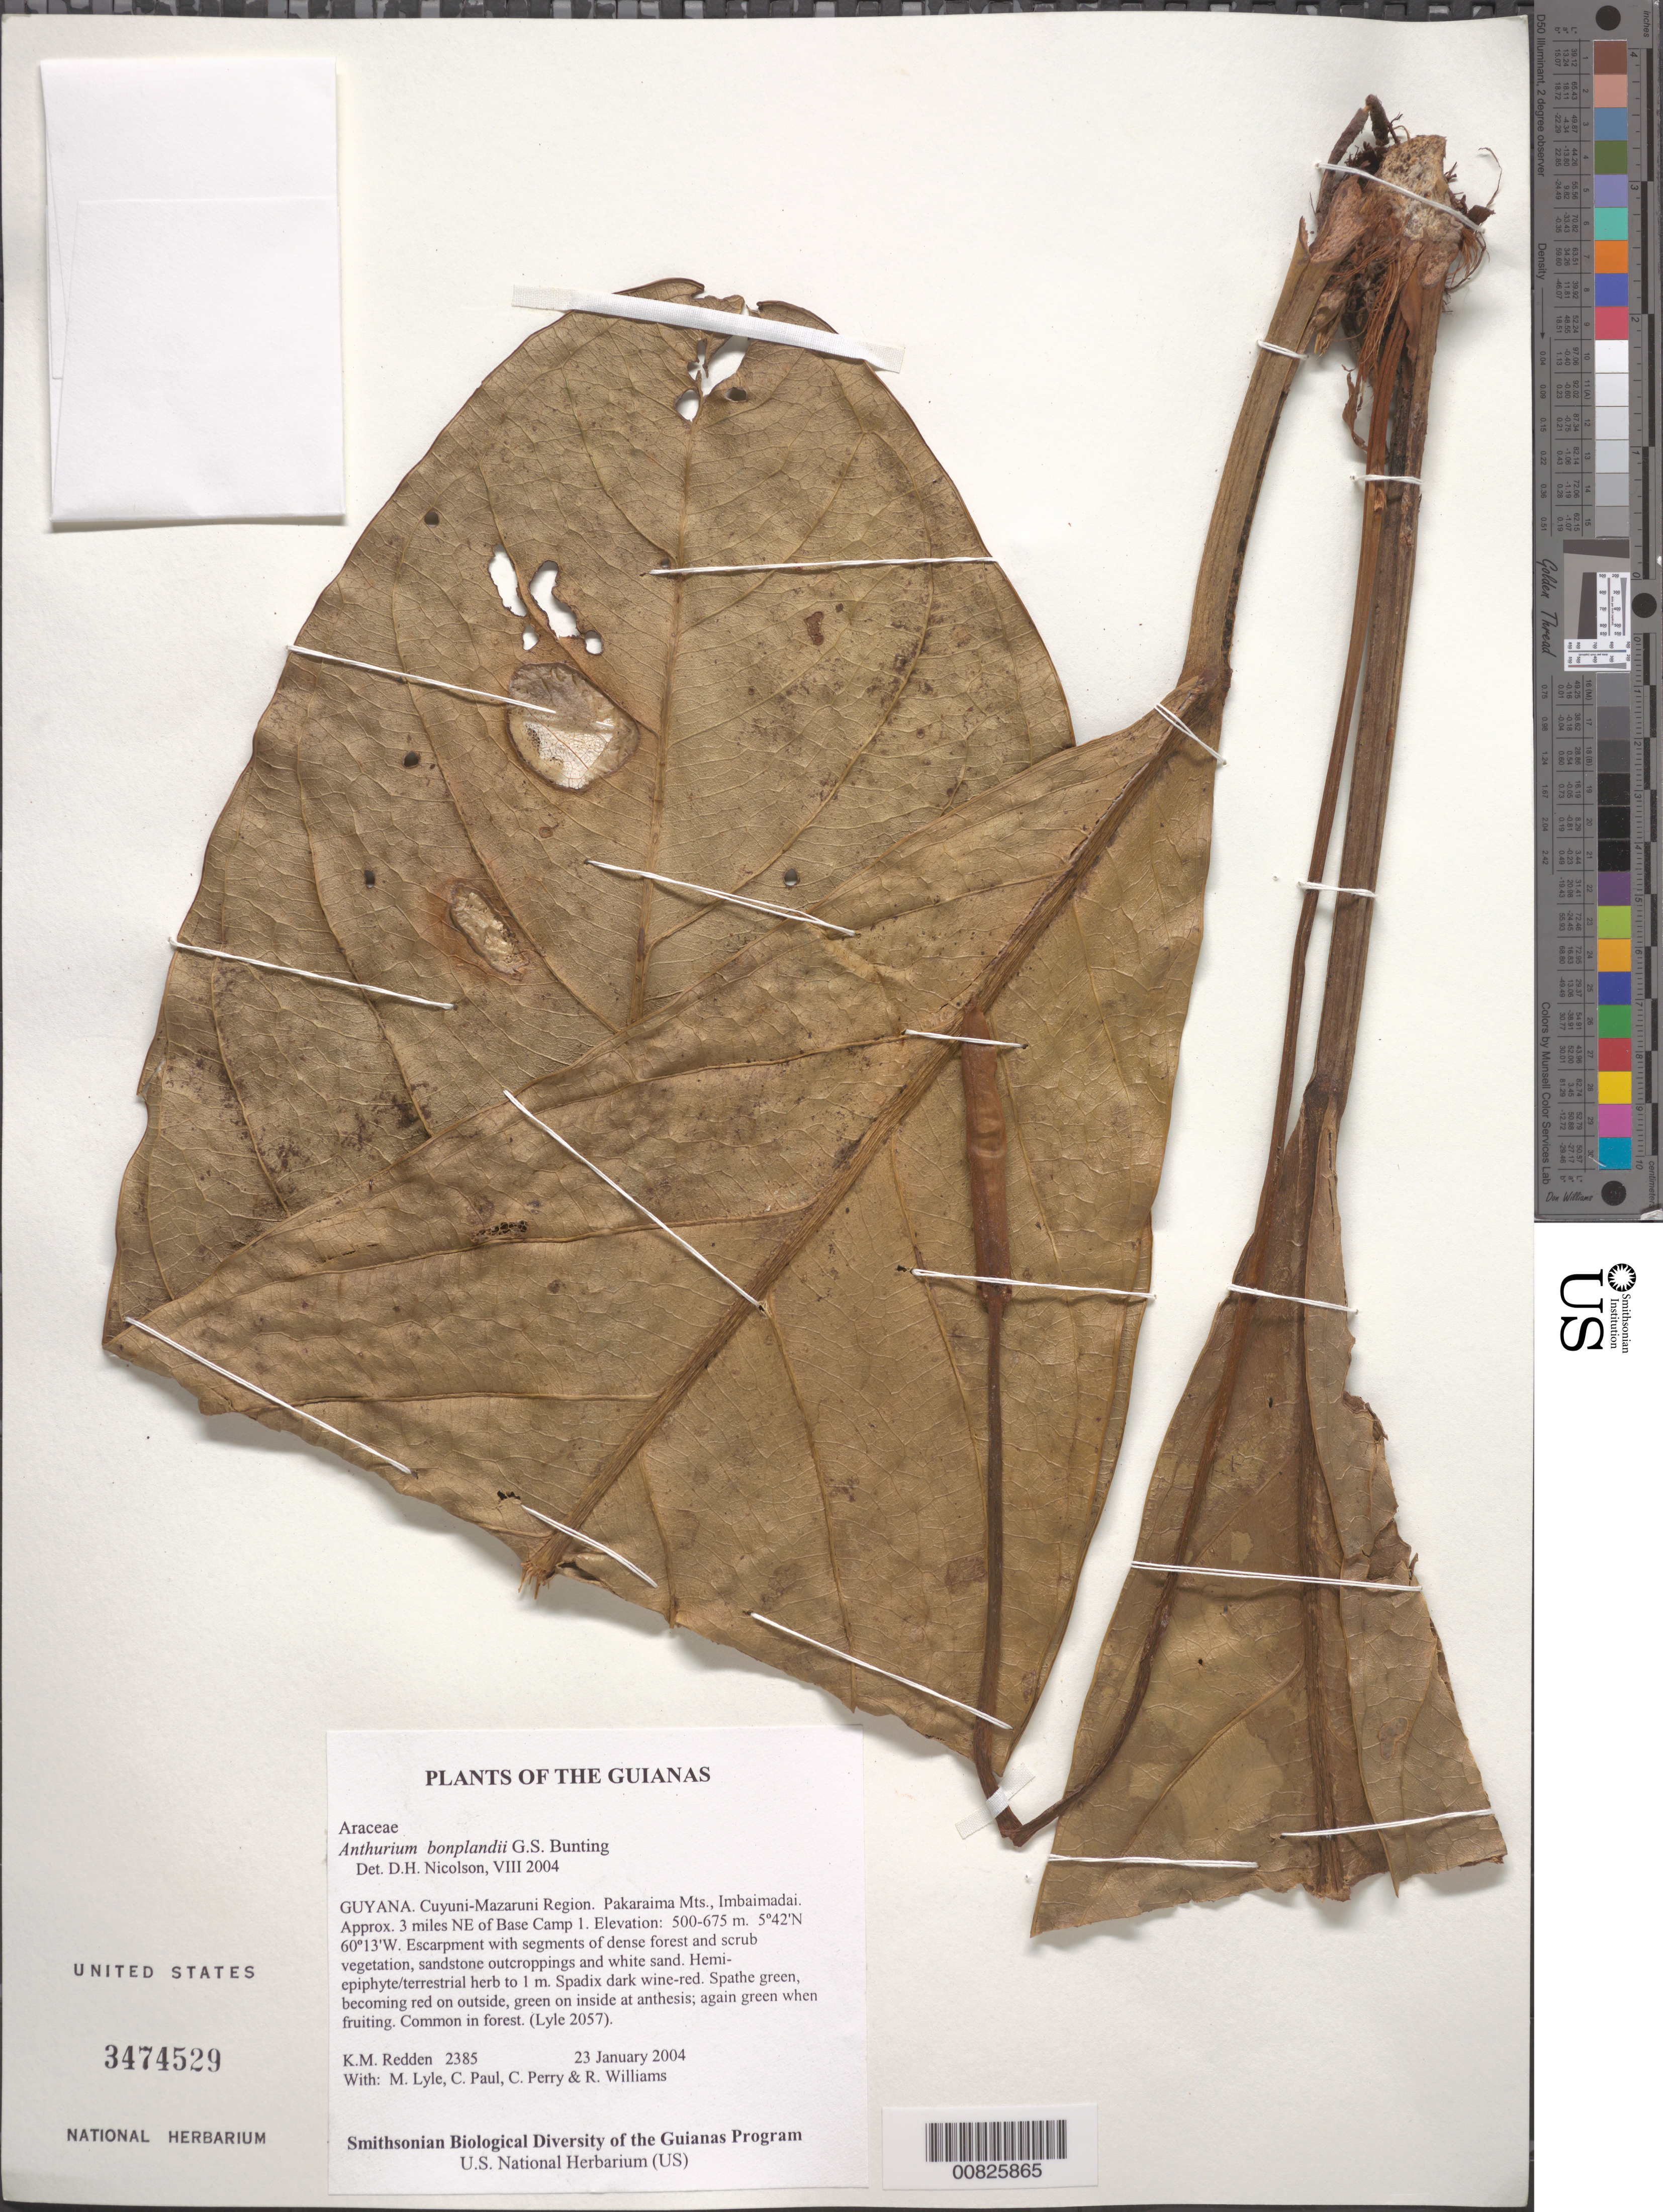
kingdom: Plantae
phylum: Tracheophyta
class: Liliopsida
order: Alismatales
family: Araceae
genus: Anthurium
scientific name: Anthurium bonplandii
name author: G.S. Bunting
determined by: Nicolson, Dan H.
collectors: K. M. Redden, M. Lyle, C. Paul, C. Perry & R. Williams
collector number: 2385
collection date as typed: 23 January 2004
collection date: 2004-01-23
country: Guyana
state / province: Cuyuni-Mazaruni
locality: Pakaraima Mts., Imbaimadai. Approx. 3 miles NE of Base Camp 1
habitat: Escarpment with segments of dense forest and scrub vegetation, sandstone outcroppings and white sand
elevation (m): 500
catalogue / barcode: US 3474529